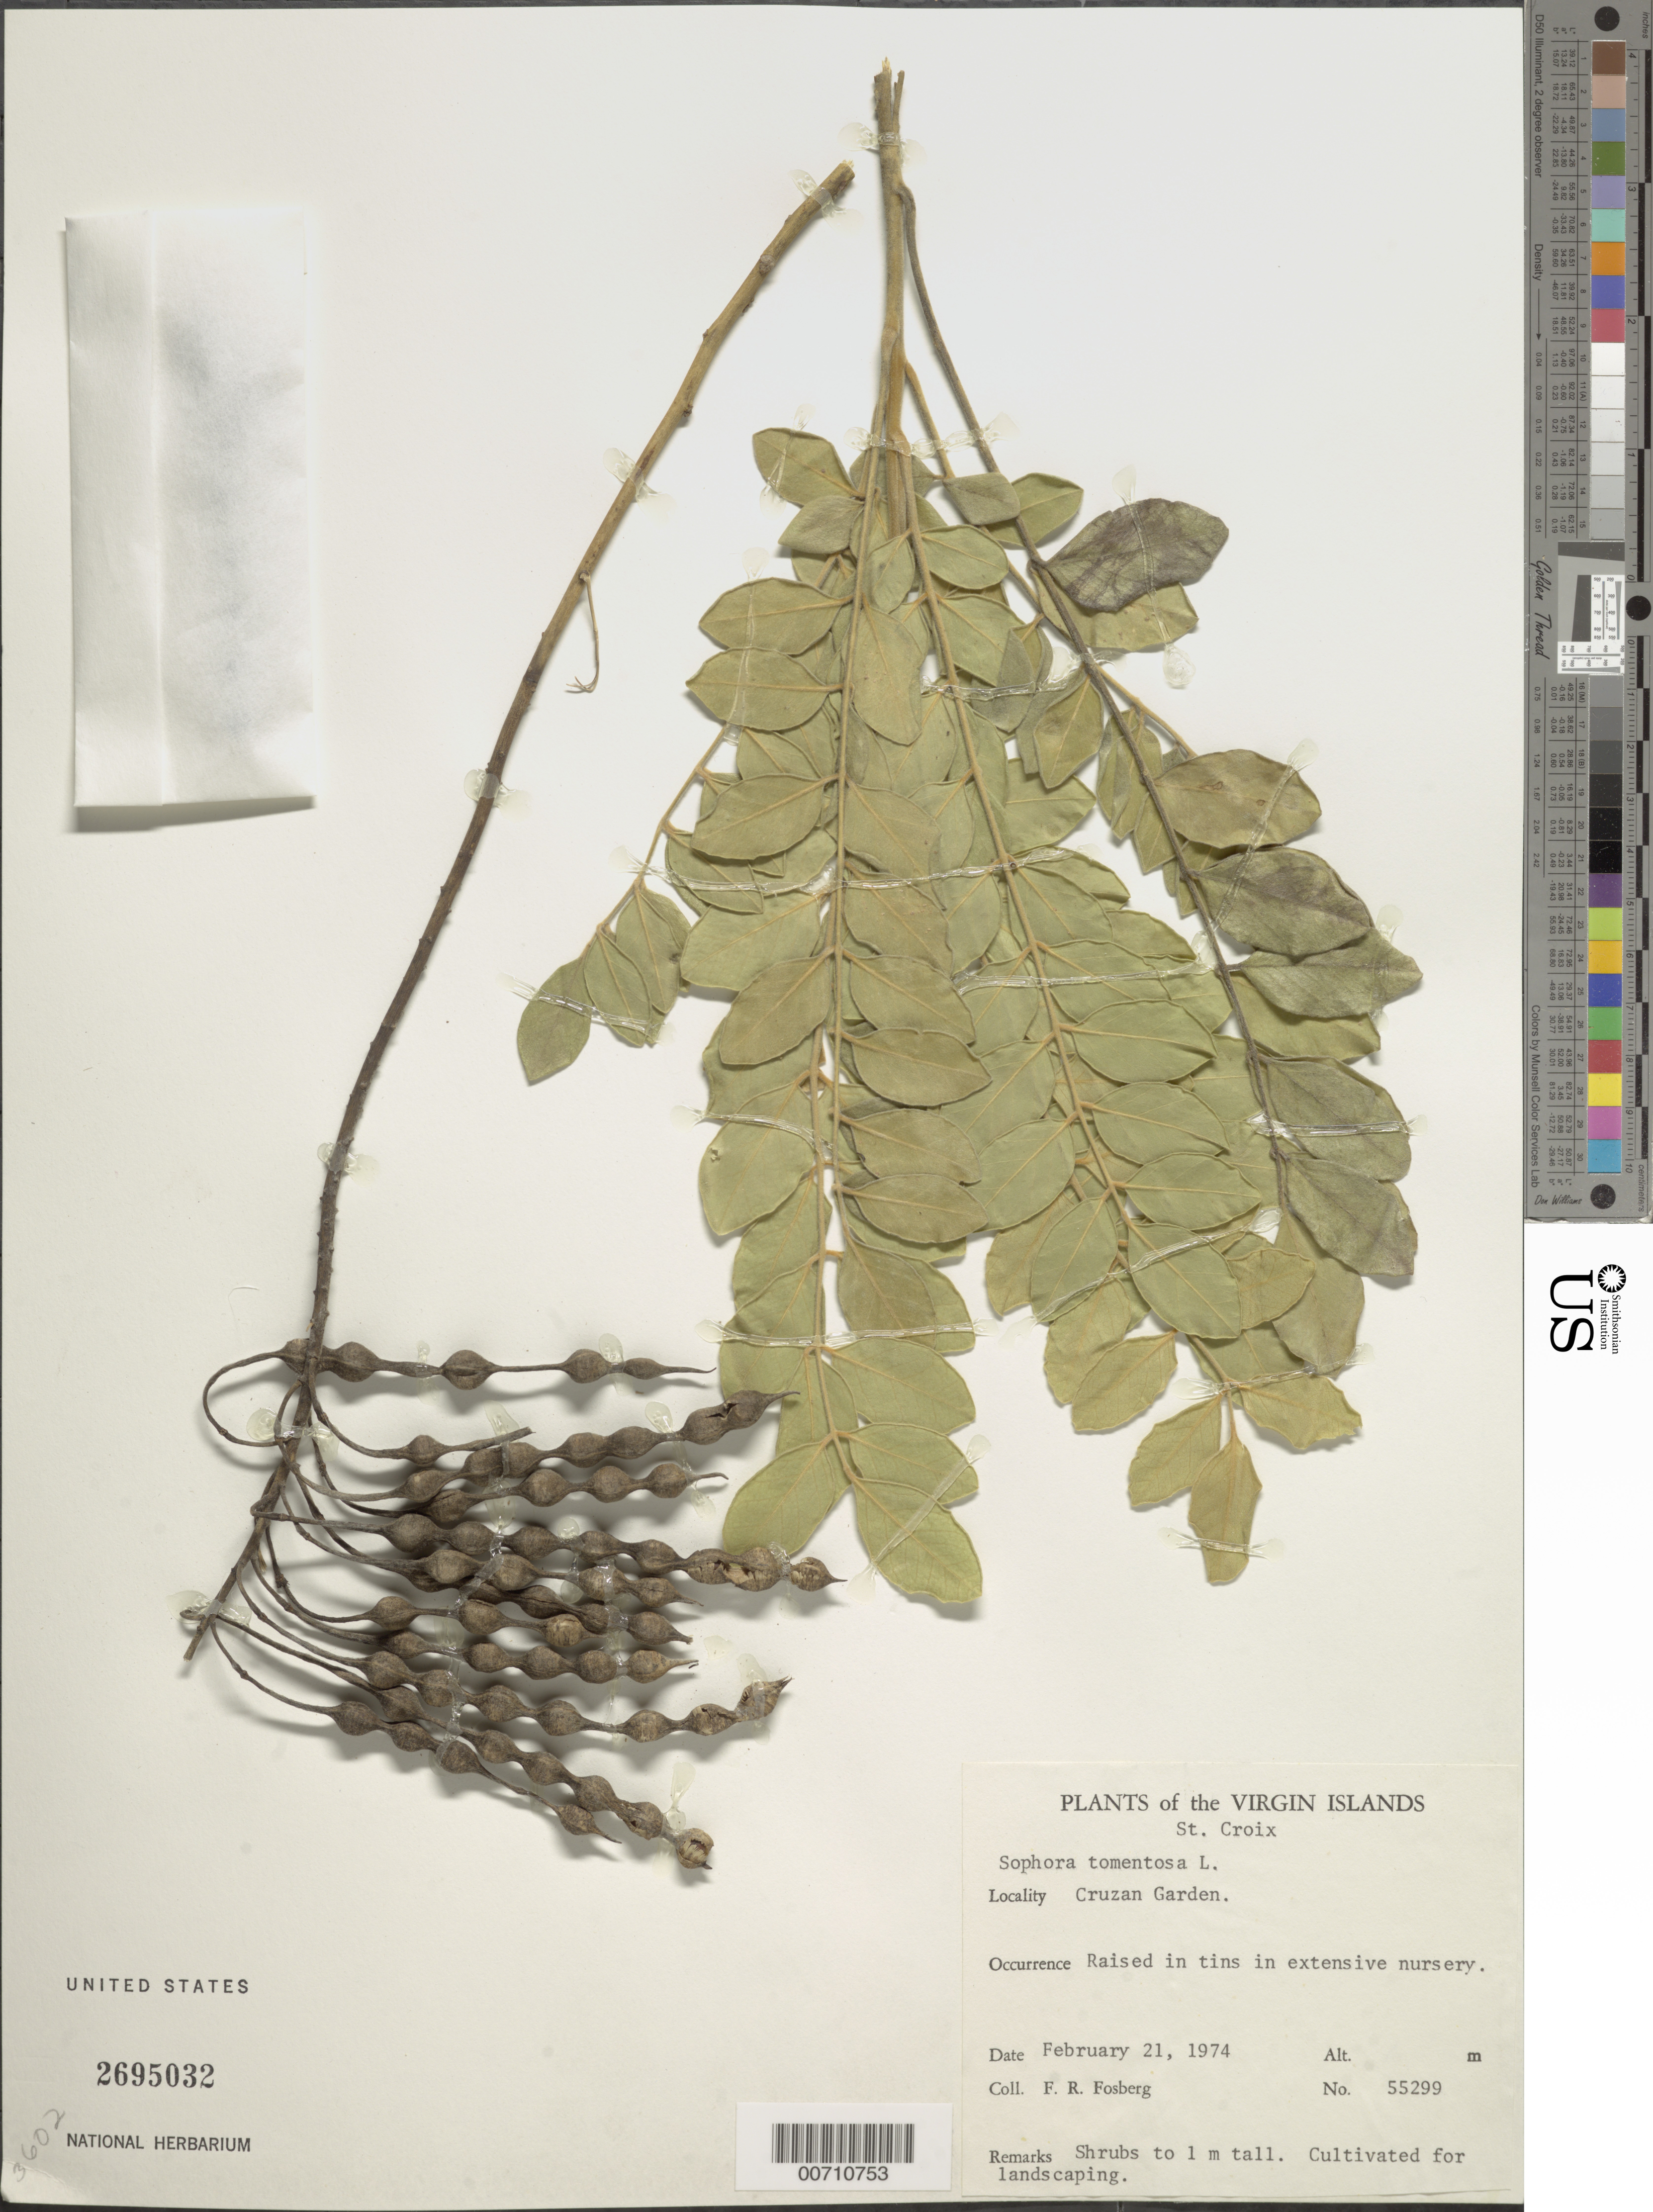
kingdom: Plantae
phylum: Tracheophyta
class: Magnoliopsida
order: Fabales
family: Fabaceae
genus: Sophora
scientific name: Sophora tomentosa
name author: L.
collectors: F. R. Fosberg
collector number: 55299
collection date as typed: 21 Feb 1974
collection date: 1974-02-21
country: U.S. Virgin Islands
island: St. Croix Island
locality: Cruzan Garden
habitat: Raised in tins in extensive nursery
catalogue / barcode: US 2695032